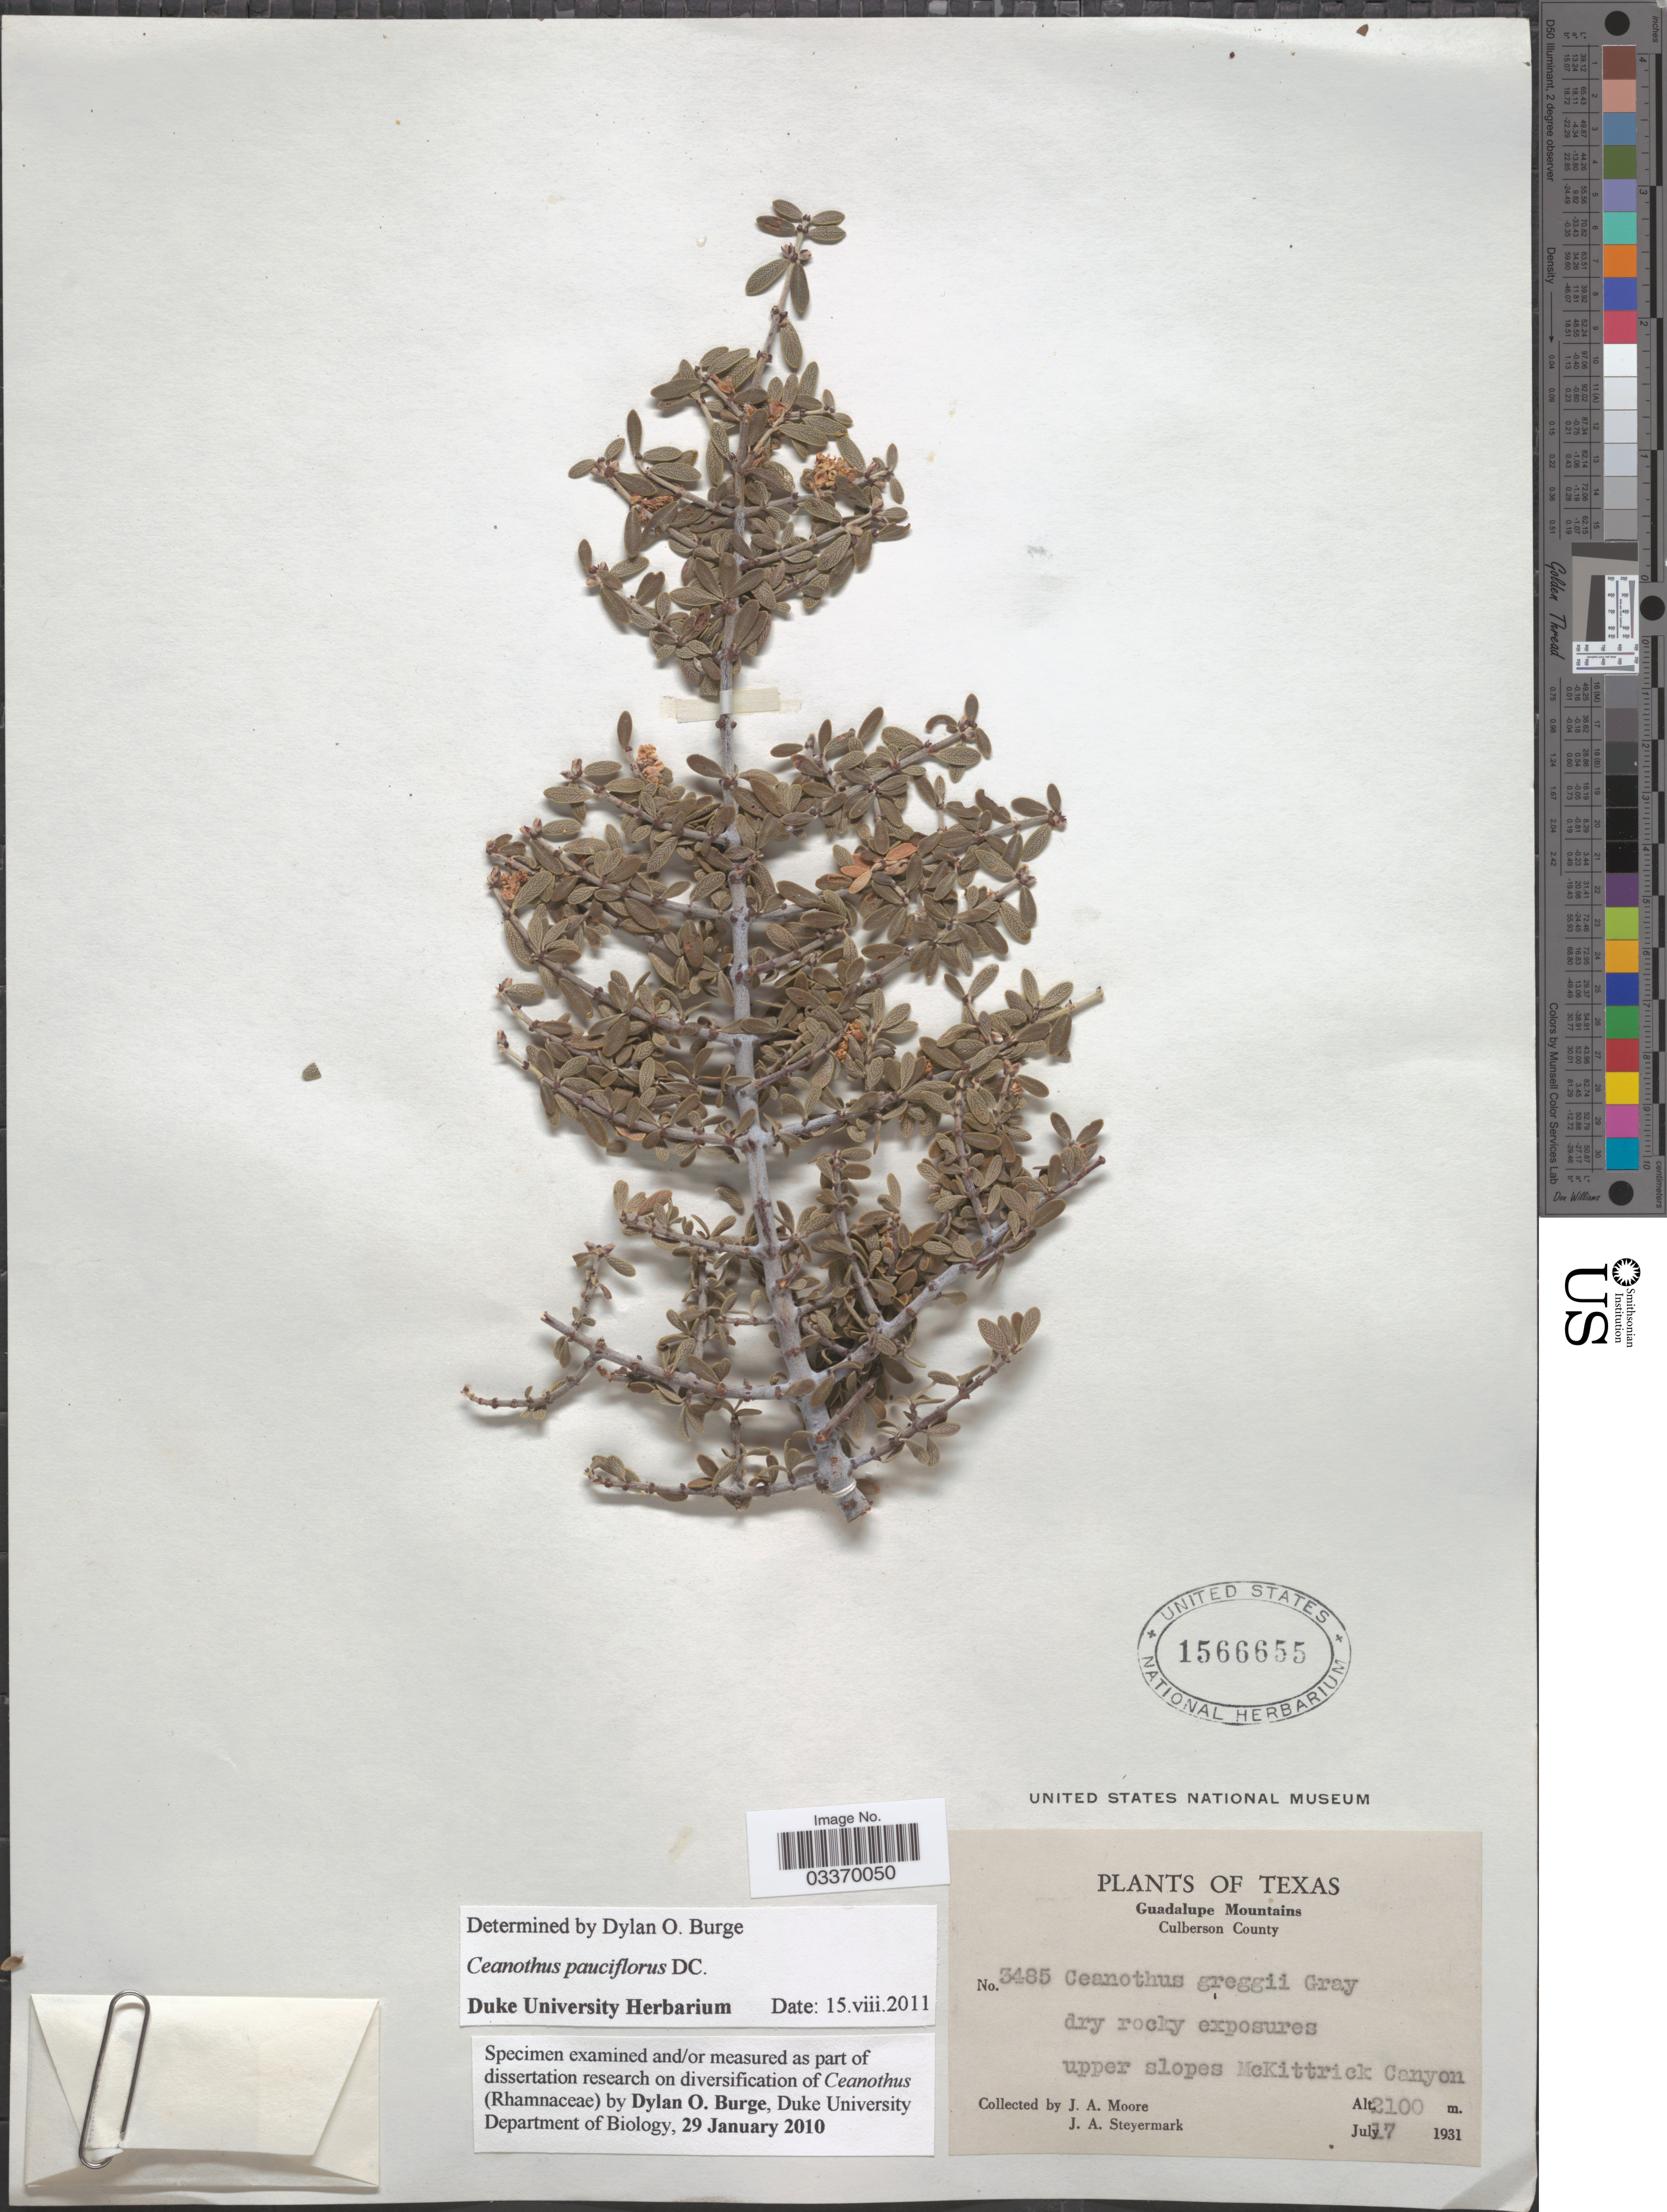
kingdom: Plantae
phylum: Tracheophyta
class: Magnoliopsida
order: Rosales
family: Rhamnaceae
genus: Ceanothus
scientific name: Ceanothus pauciflorus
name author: DC.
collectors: J. A. Moore & J. Steyermark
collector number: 3485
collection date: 1931-07-17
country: United States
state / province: Texas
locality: Guadalupe Mountains. Culberson County. Upper slopes McKittrick Canyon.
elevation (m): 2100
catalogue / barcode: US 1566655